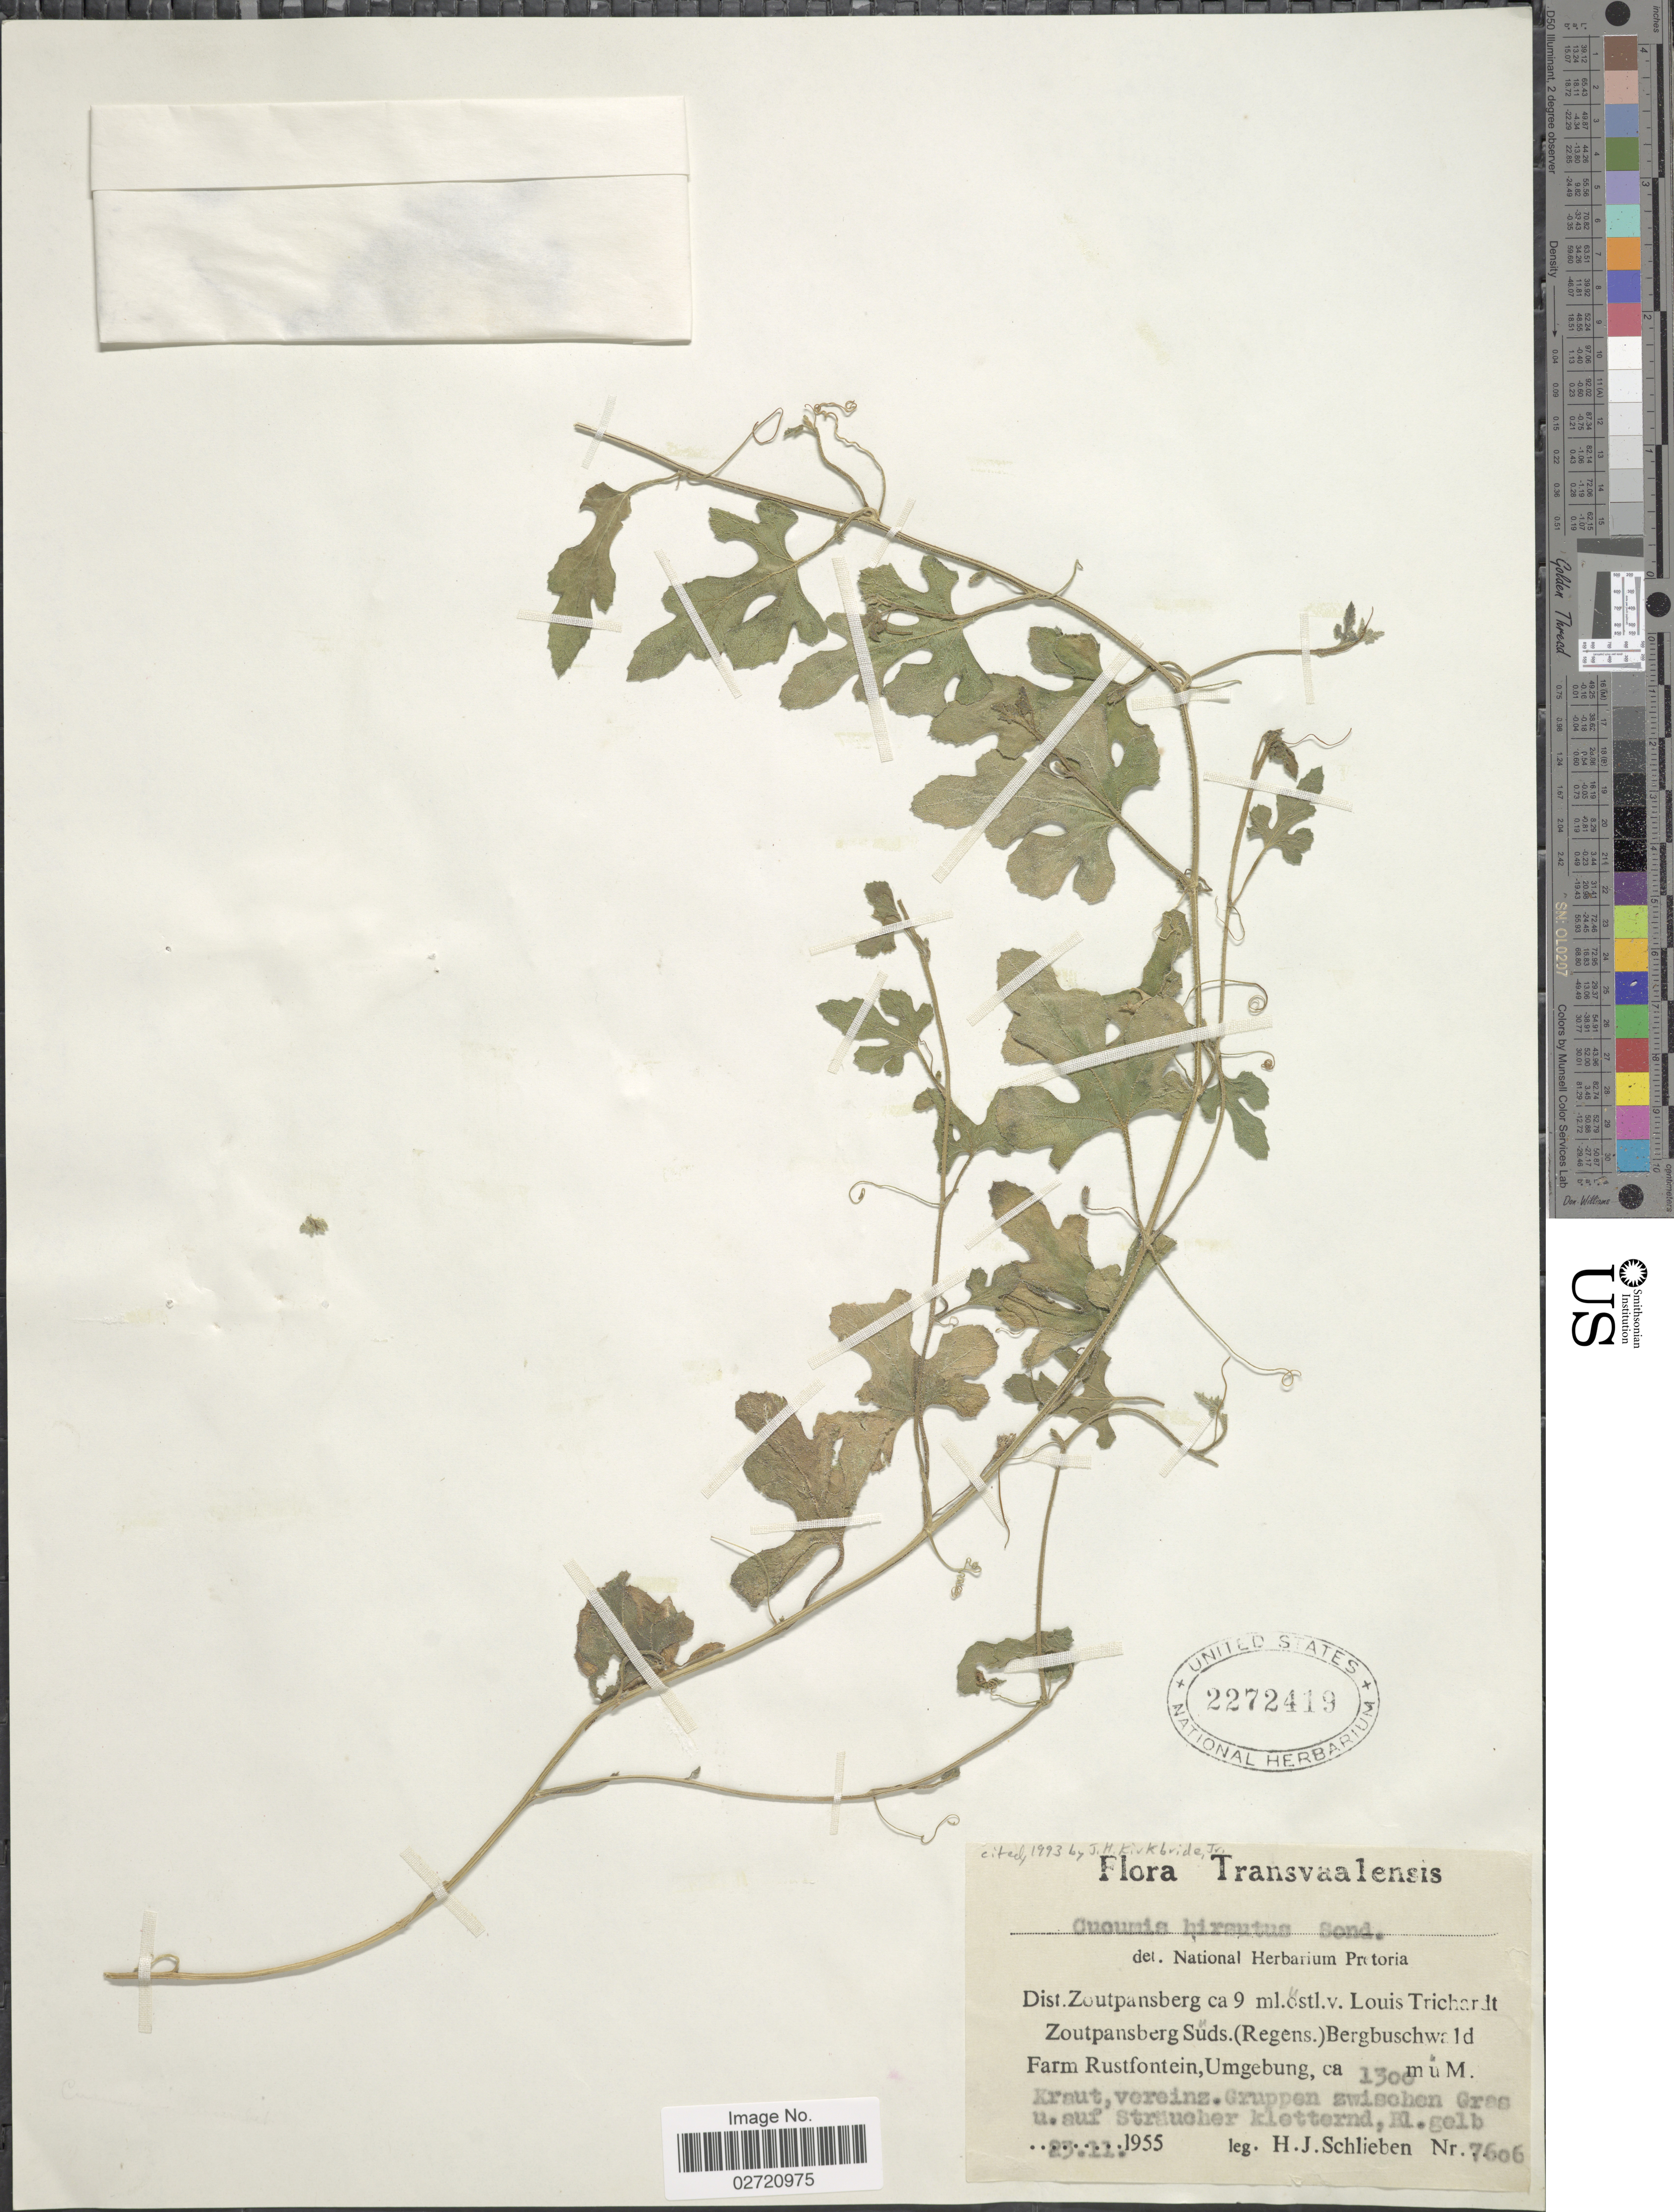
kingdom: Plantae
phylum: Tracheophyta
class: Magnoliopsida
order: Cucurbitales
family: Cucurbitaceae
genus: Cucumis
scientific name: Cucumis hirsutus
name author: Sond.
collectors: H. J. Schlieben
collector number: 7606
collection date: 1955-11-23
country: South Africa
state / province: Limpopo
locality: Transvaalensis, Dist. Zoutpansberg ca 9 ml. ostl. v. Louis Trichardt, Zoutpansberg Suds. (Regens.) Bergbuschwald Farm Rustfontein, Umgebung.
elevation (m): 1300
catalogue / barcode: US 2272419